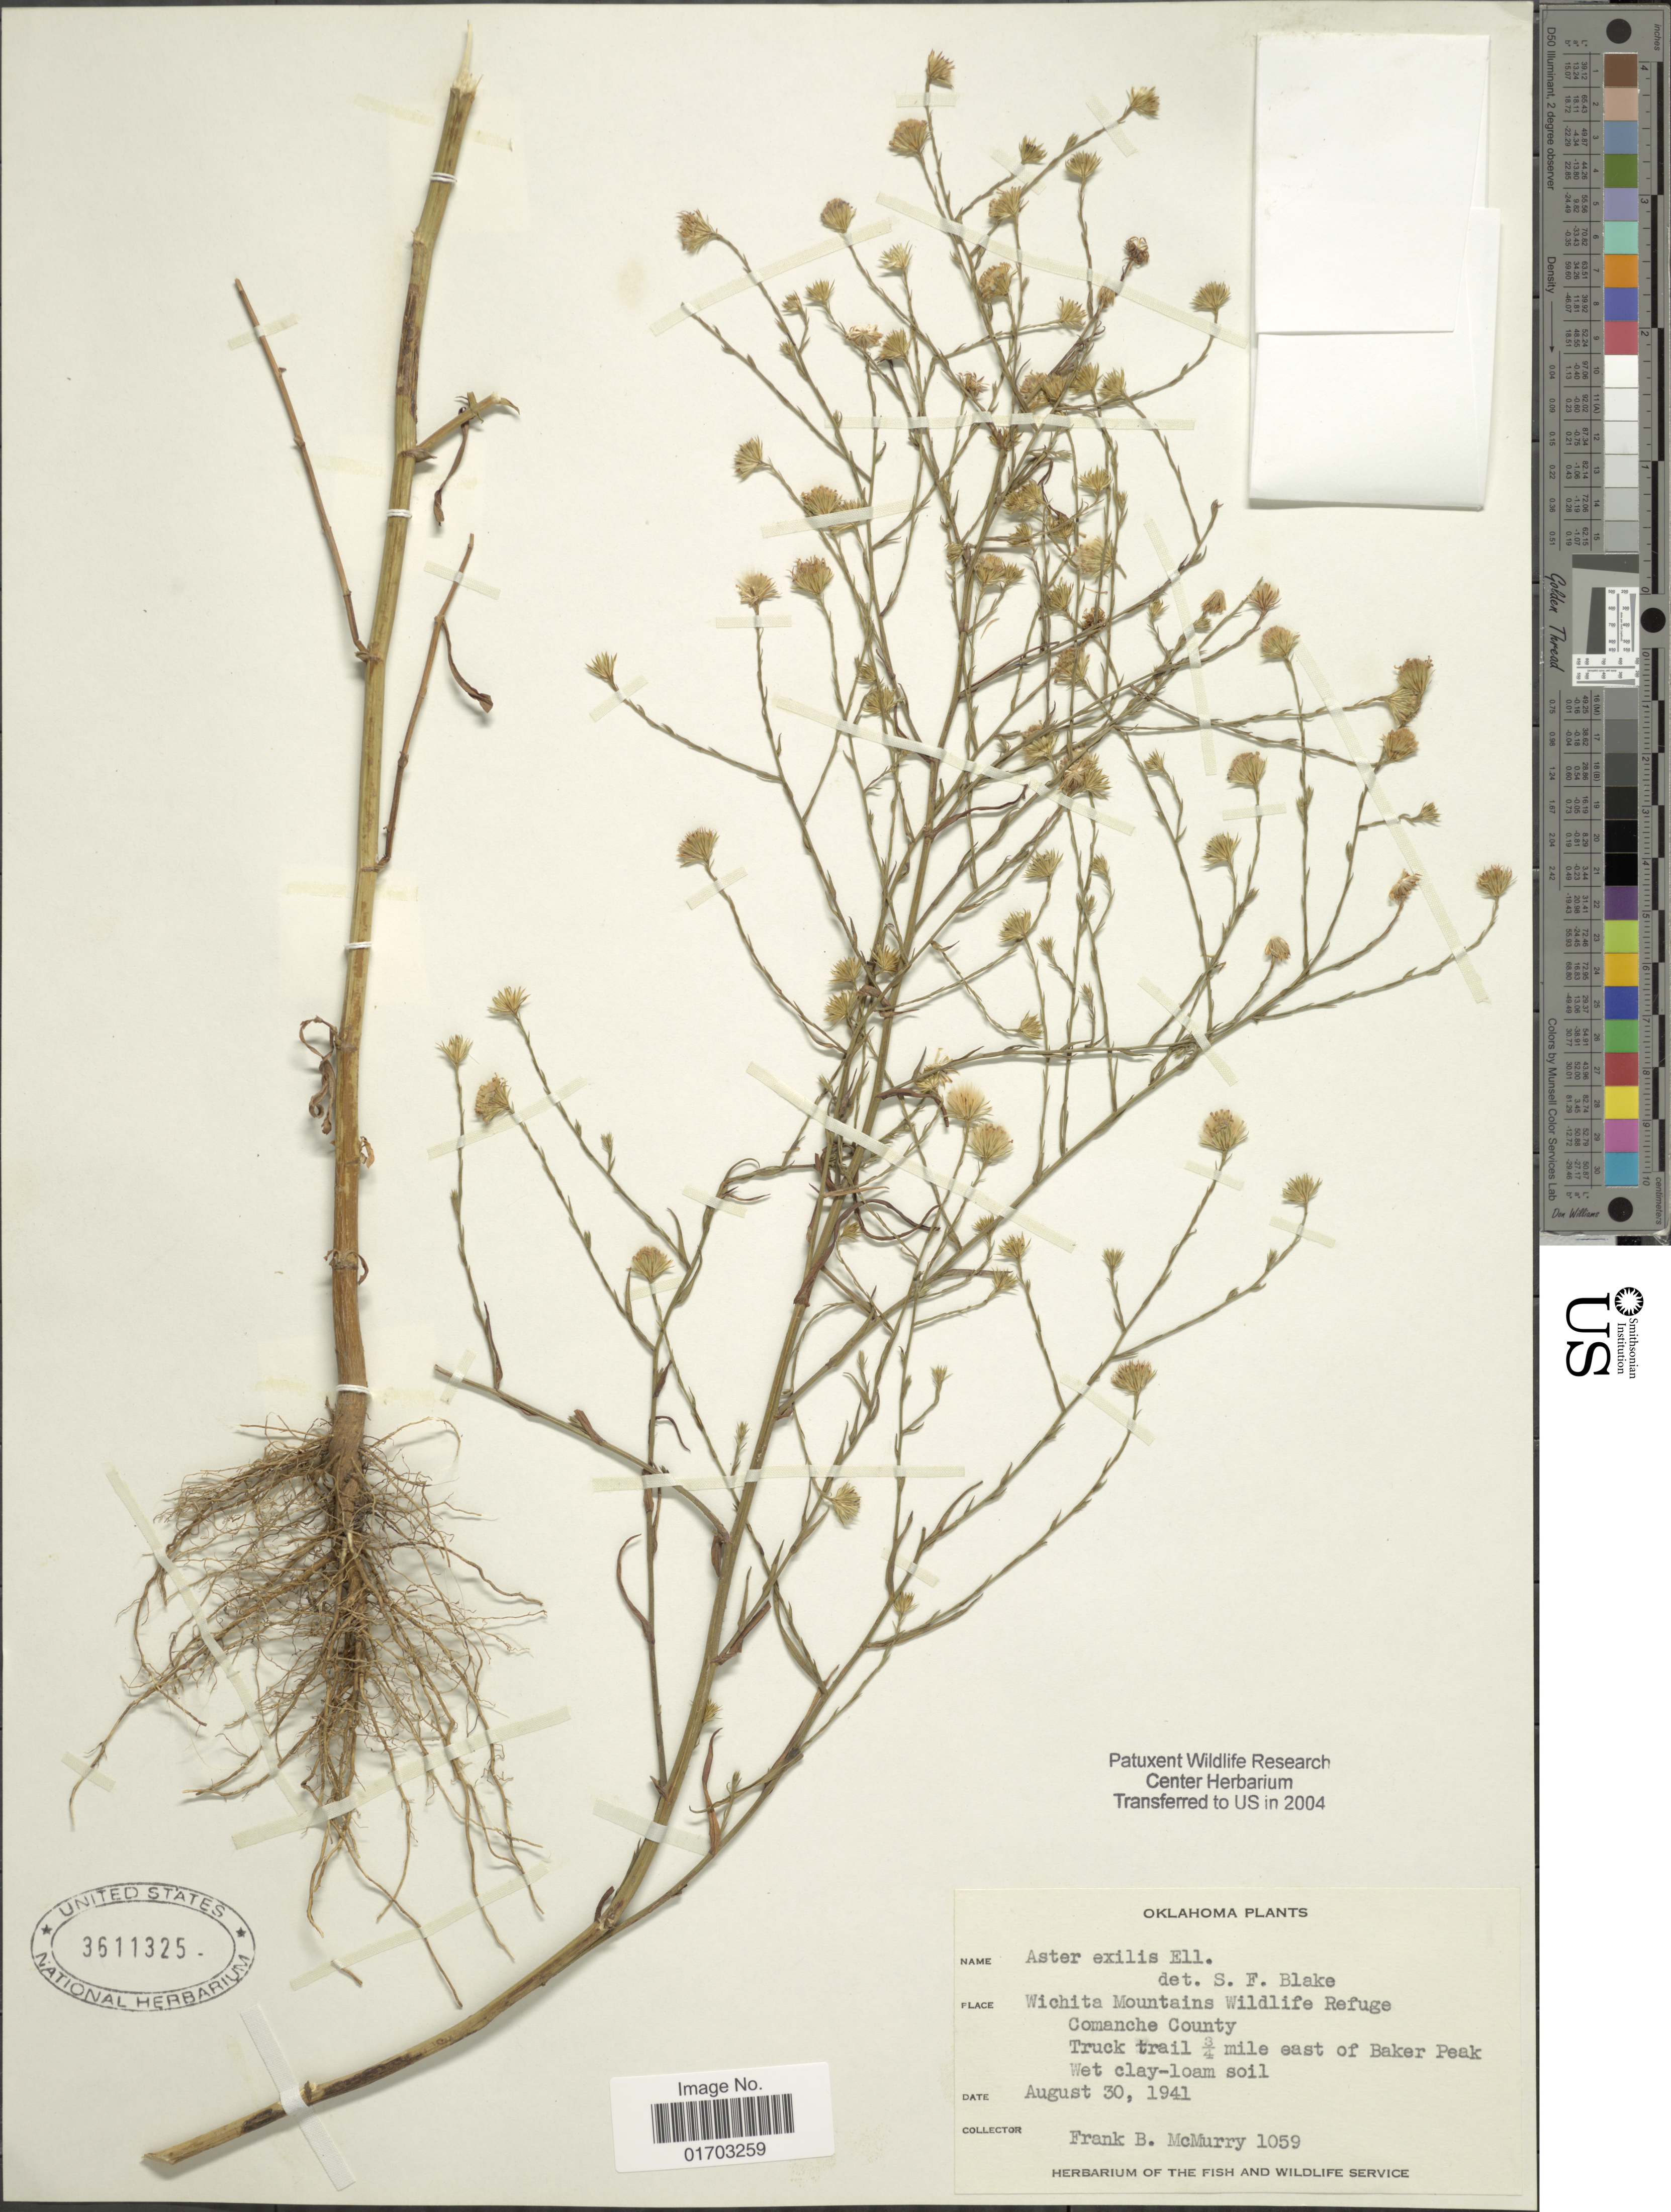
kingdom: Plantae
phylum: Tracheophyta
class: Magnoliopsida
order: Asterales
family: Asteraceae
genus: Symphyotrichum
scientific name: Symphyotrichum subulatum var. parviflorum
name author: (Nees) S.D. Sundb.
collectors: F. B. McMurry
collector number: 1059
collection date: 1941-08-30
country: United States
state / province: Oklahoma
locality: Wichita Mountains Wildlife Refuge Comanche County, Truck trail 3/4 mile east of Baker Peak.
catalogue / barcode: US 3611325